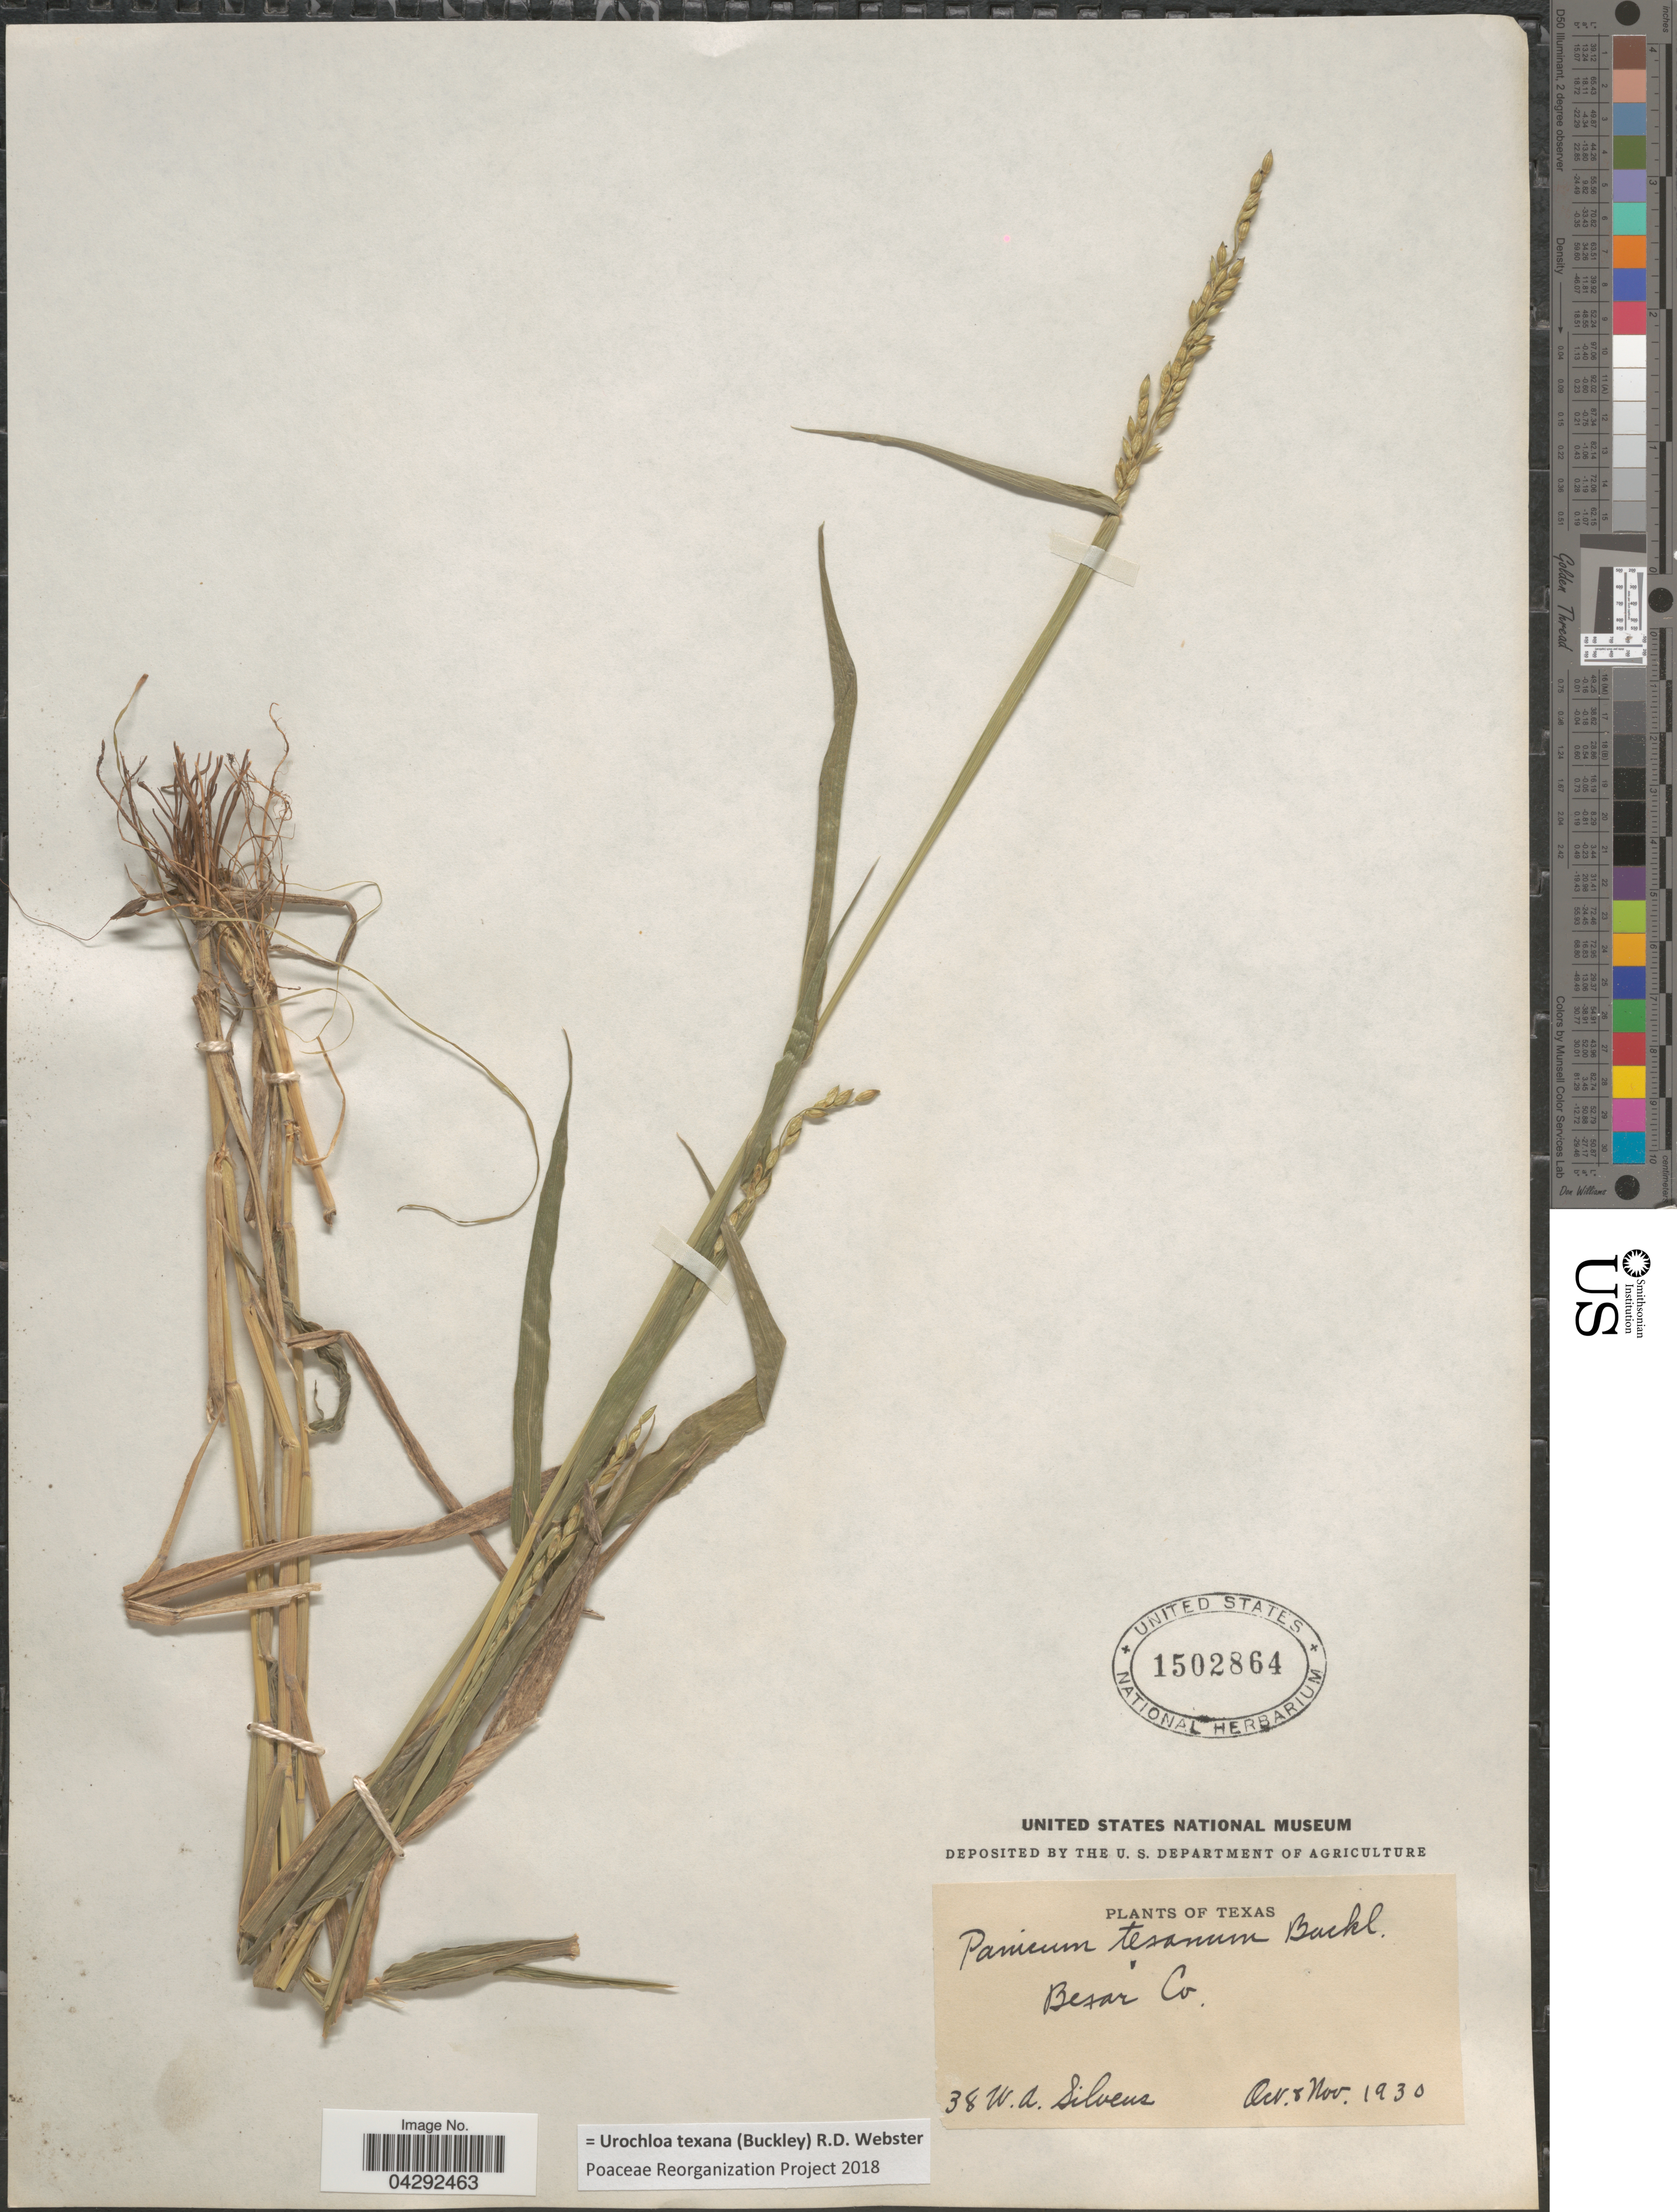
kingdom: Plantae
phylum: Tracheophyta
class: Liliopsida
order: Poales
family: Poaceae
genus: Urochloa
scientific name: Urochloa texana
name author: (Buckley) R.D. Webster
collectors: W. Silveus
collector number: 38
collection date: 1930-10/1930-11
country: United States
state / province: Texas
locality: Bexar Co.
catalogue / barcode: US 1502864